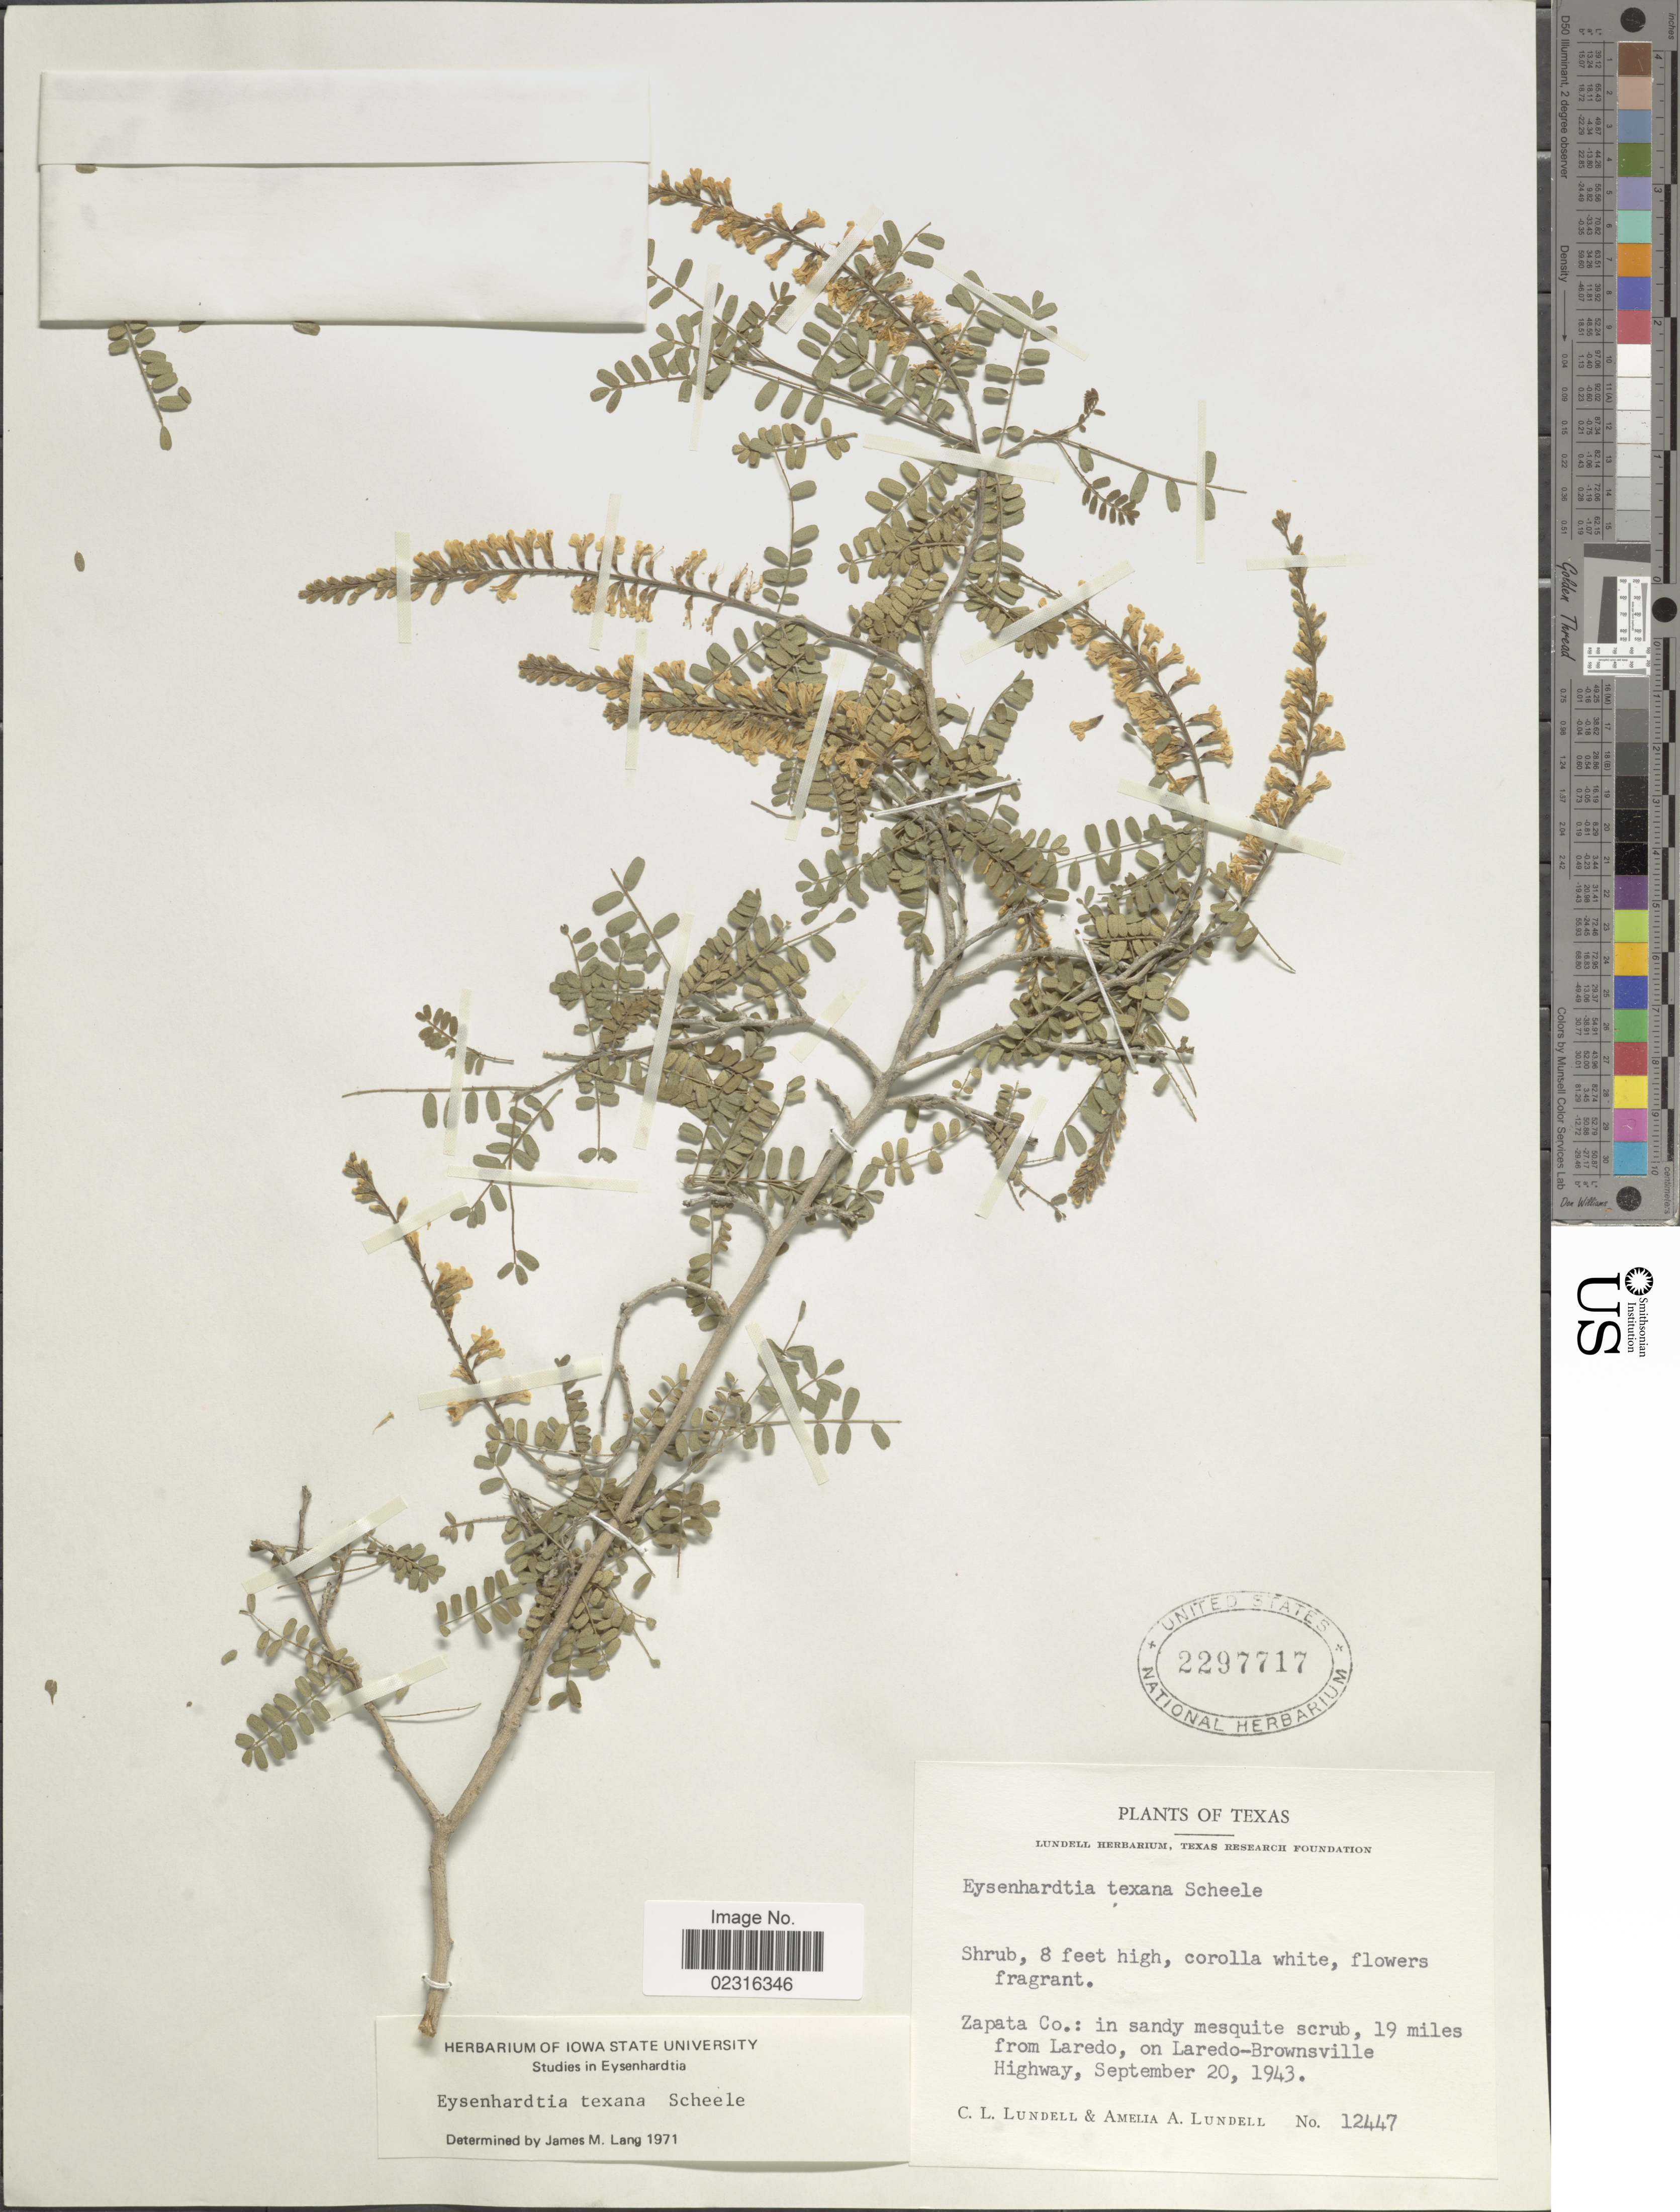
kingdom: Plantae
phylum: Tracheophyta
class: Magnoliopsida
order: Fabales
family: Fabaceae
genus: Eysenhardtia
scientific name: Eysenhardtia texana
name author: Scheele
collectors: C. L. Lundell & A. A. Lundell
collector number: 12447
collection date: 1943-09-20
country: United States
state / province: Texas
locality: Zapata Co.: 19 miles from Laredo, on Laredo-Brownsville Highway.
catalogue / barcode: US 2297717